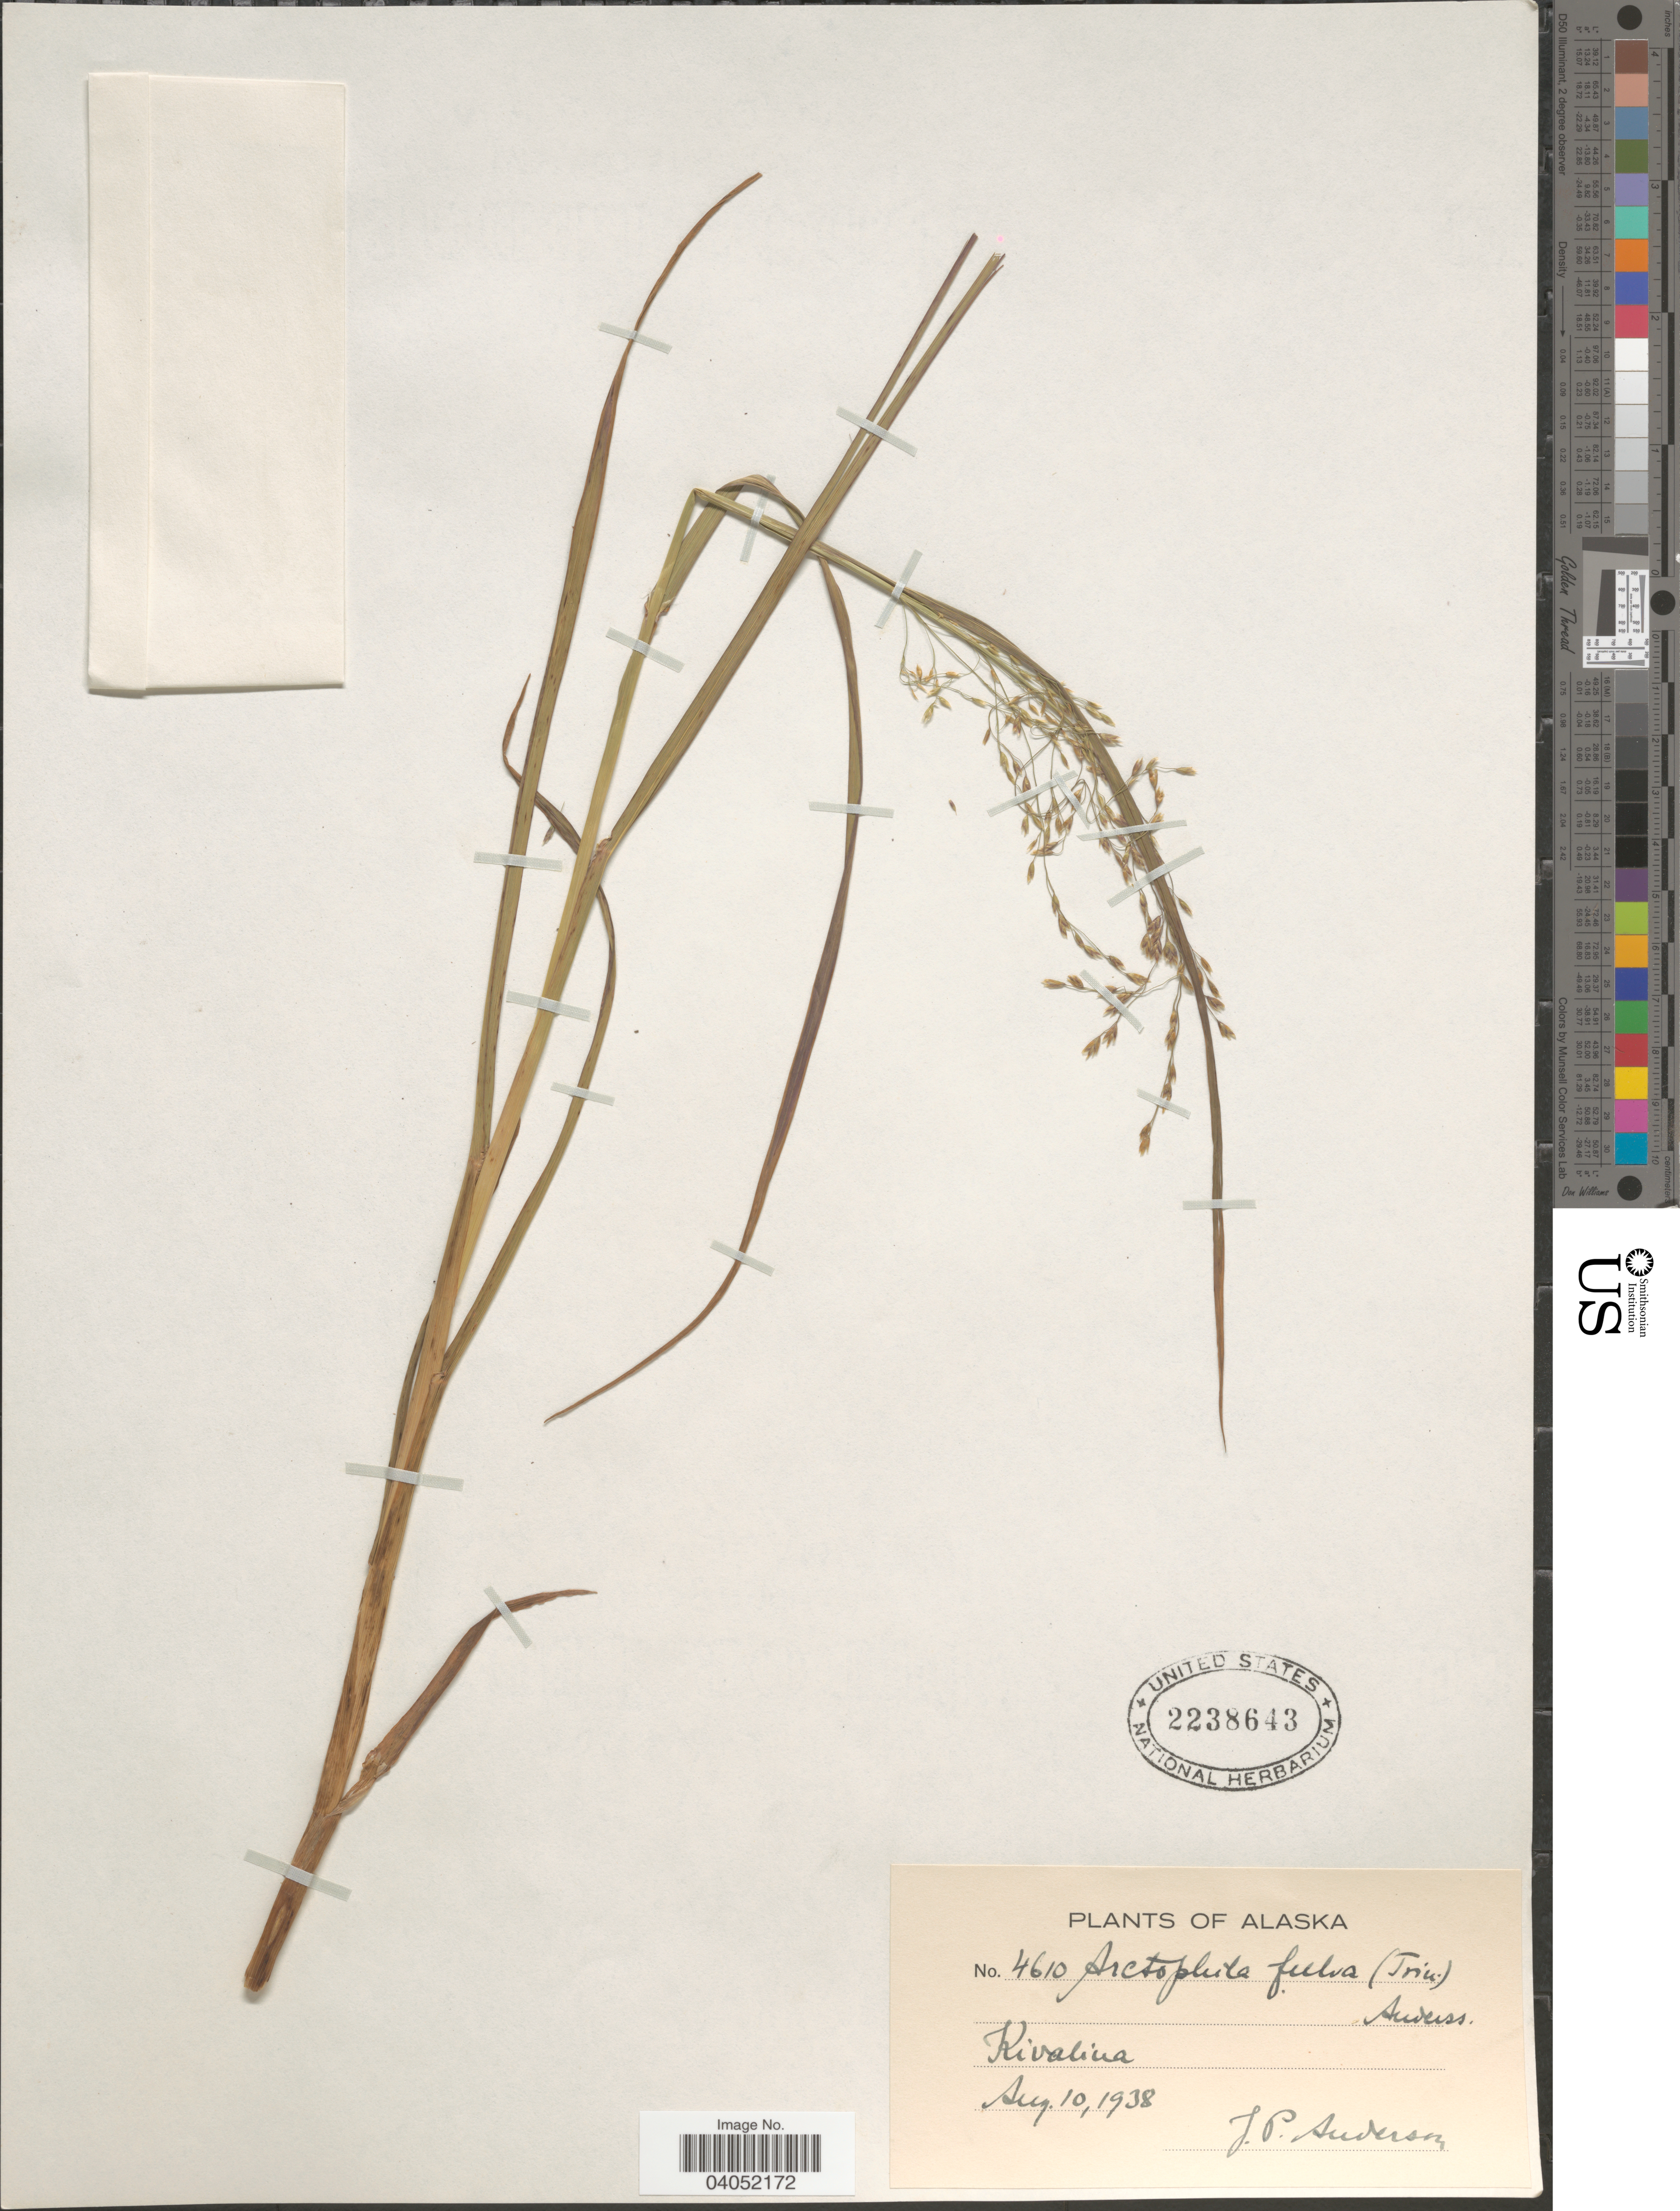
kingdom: Plantae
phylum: Tracheophyta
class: Liliopsida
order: Poales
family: Poaceae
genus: Arctophila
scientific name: Arctophila fulva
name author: (Trin.) Andersson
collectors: J. P. Anderson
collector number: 4610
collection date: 1938-08-10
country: United States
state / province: Alaska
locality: Kivalina.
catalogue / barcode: US 2238643